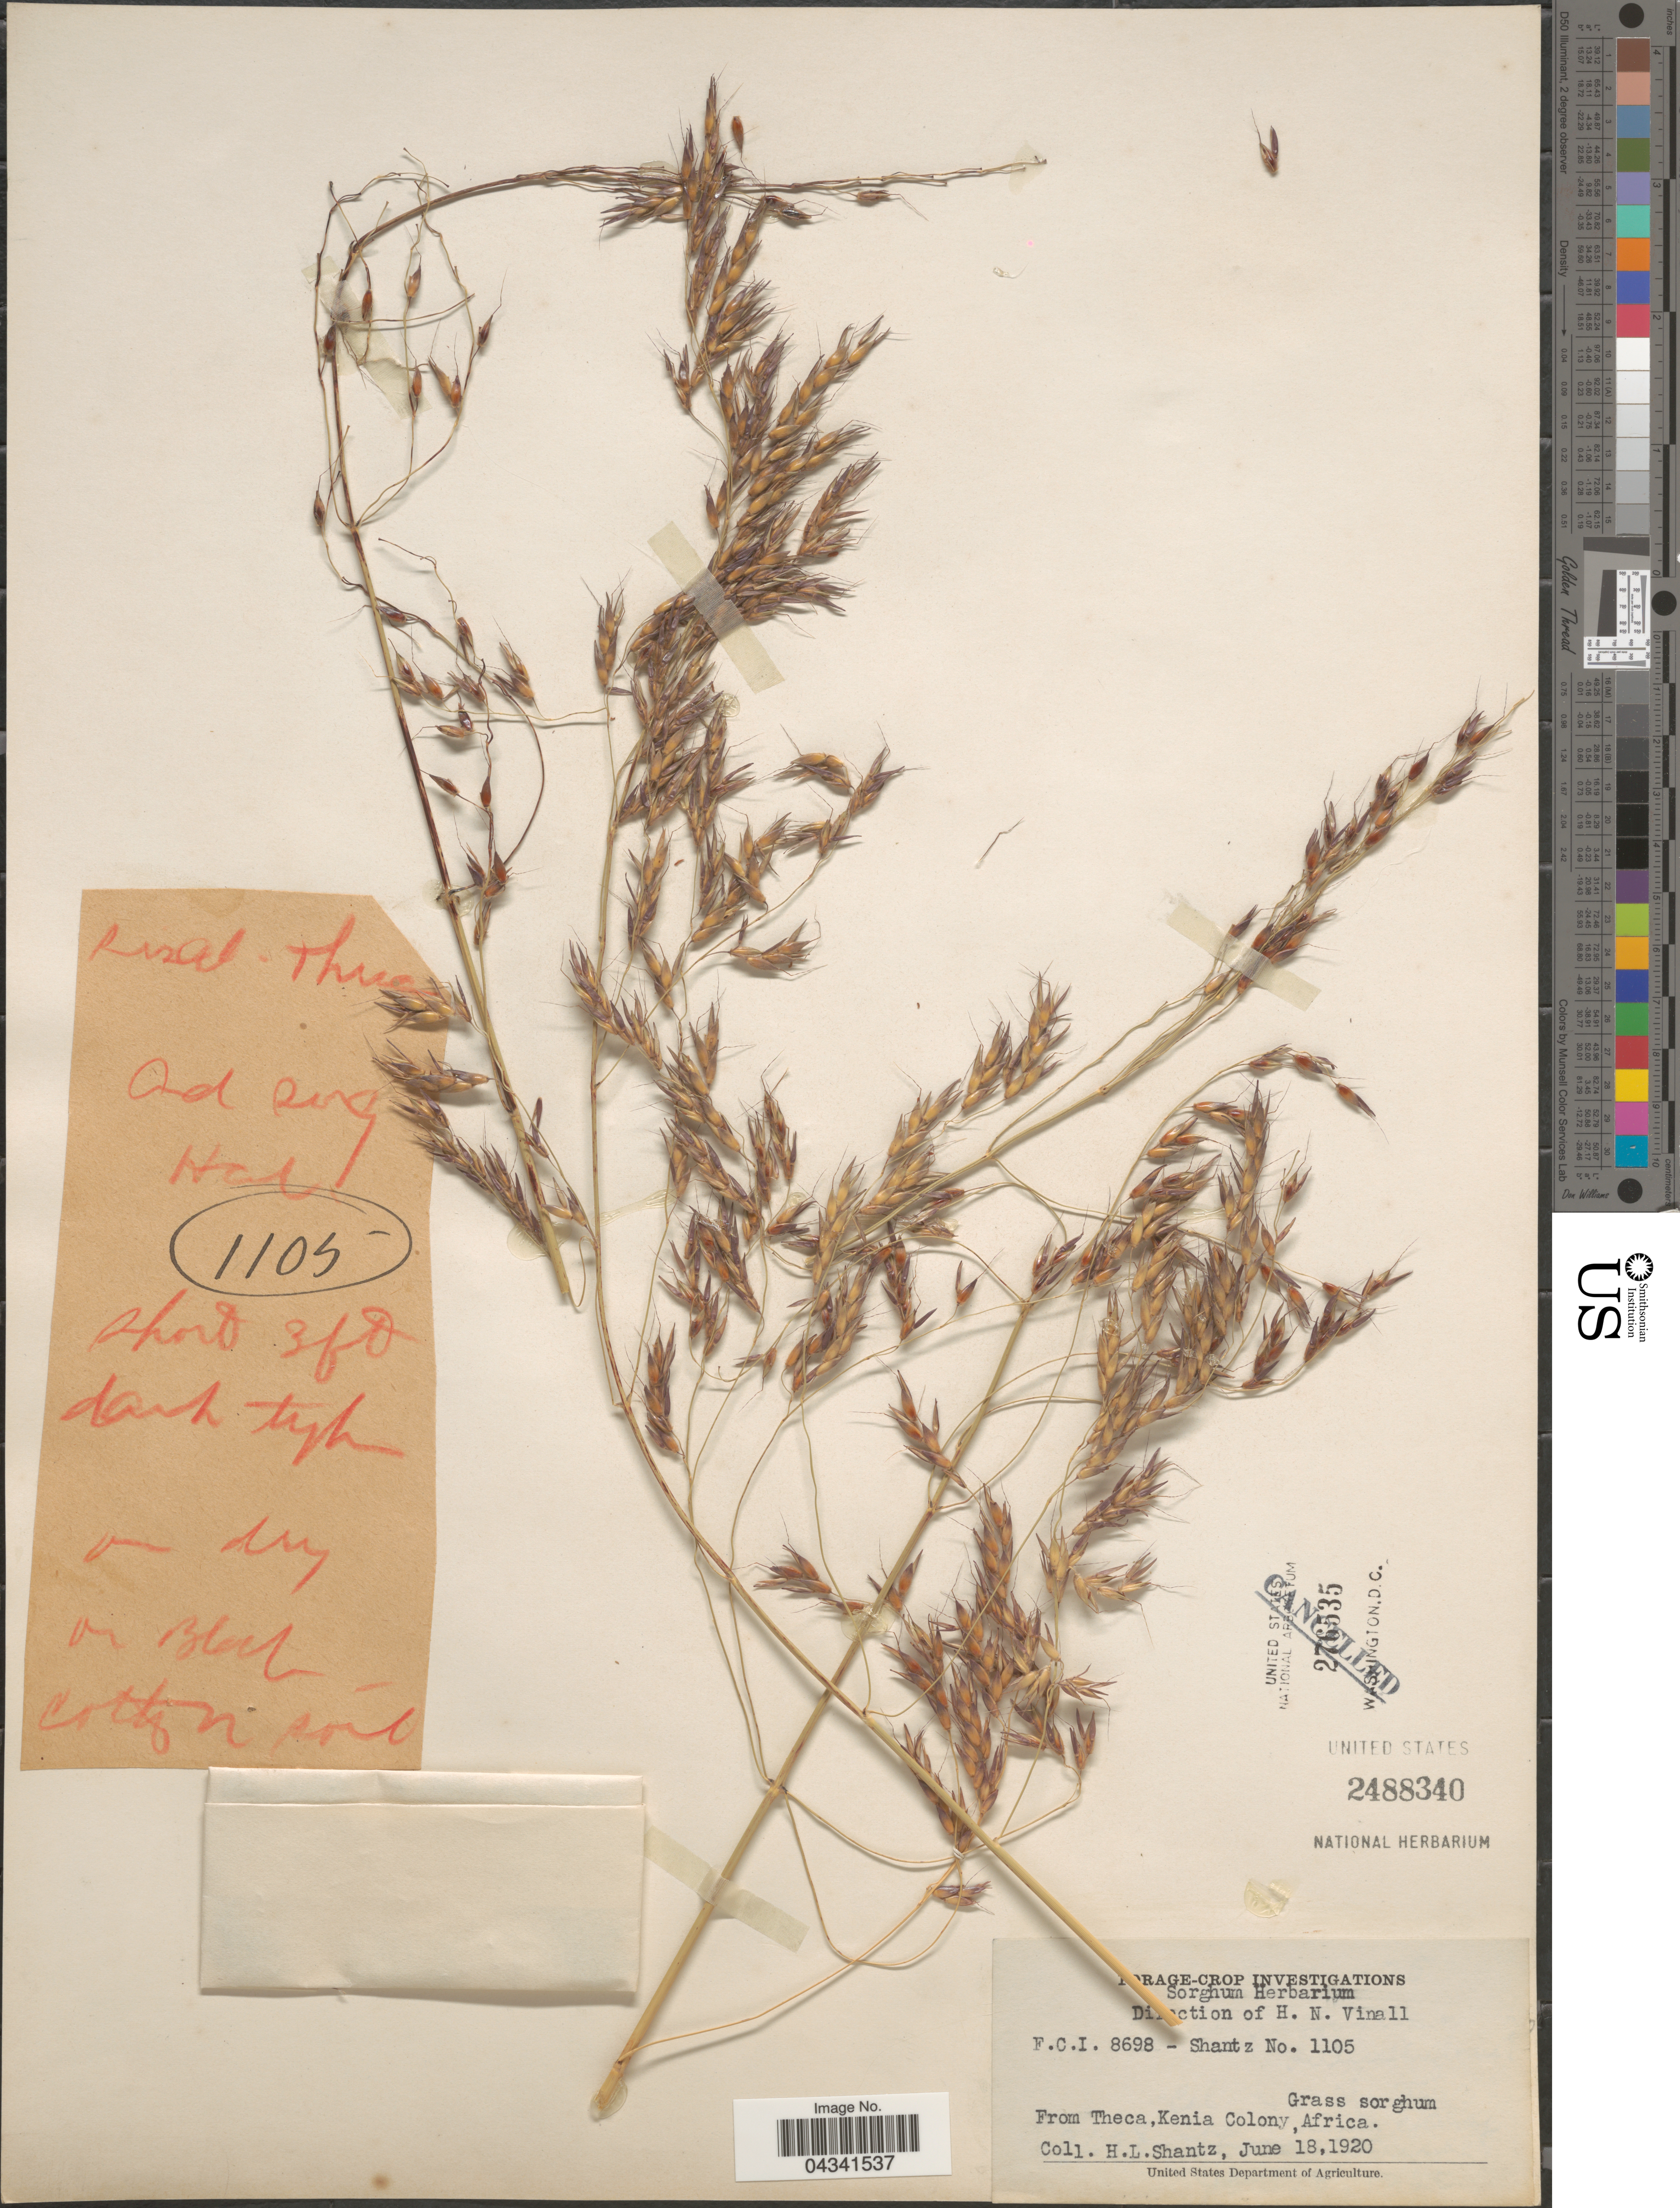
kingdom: Plantae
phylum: Tracheophyta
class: Liliopsida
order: Poales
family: Poaceae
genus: Sorghum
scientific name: Sorghum sp.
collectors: H. Shantz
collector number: F.C.I.8698/1105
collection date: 1920-06-18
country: Kenya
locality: From Theca, Kenia Colony, Africa.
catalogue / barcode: US 2488340